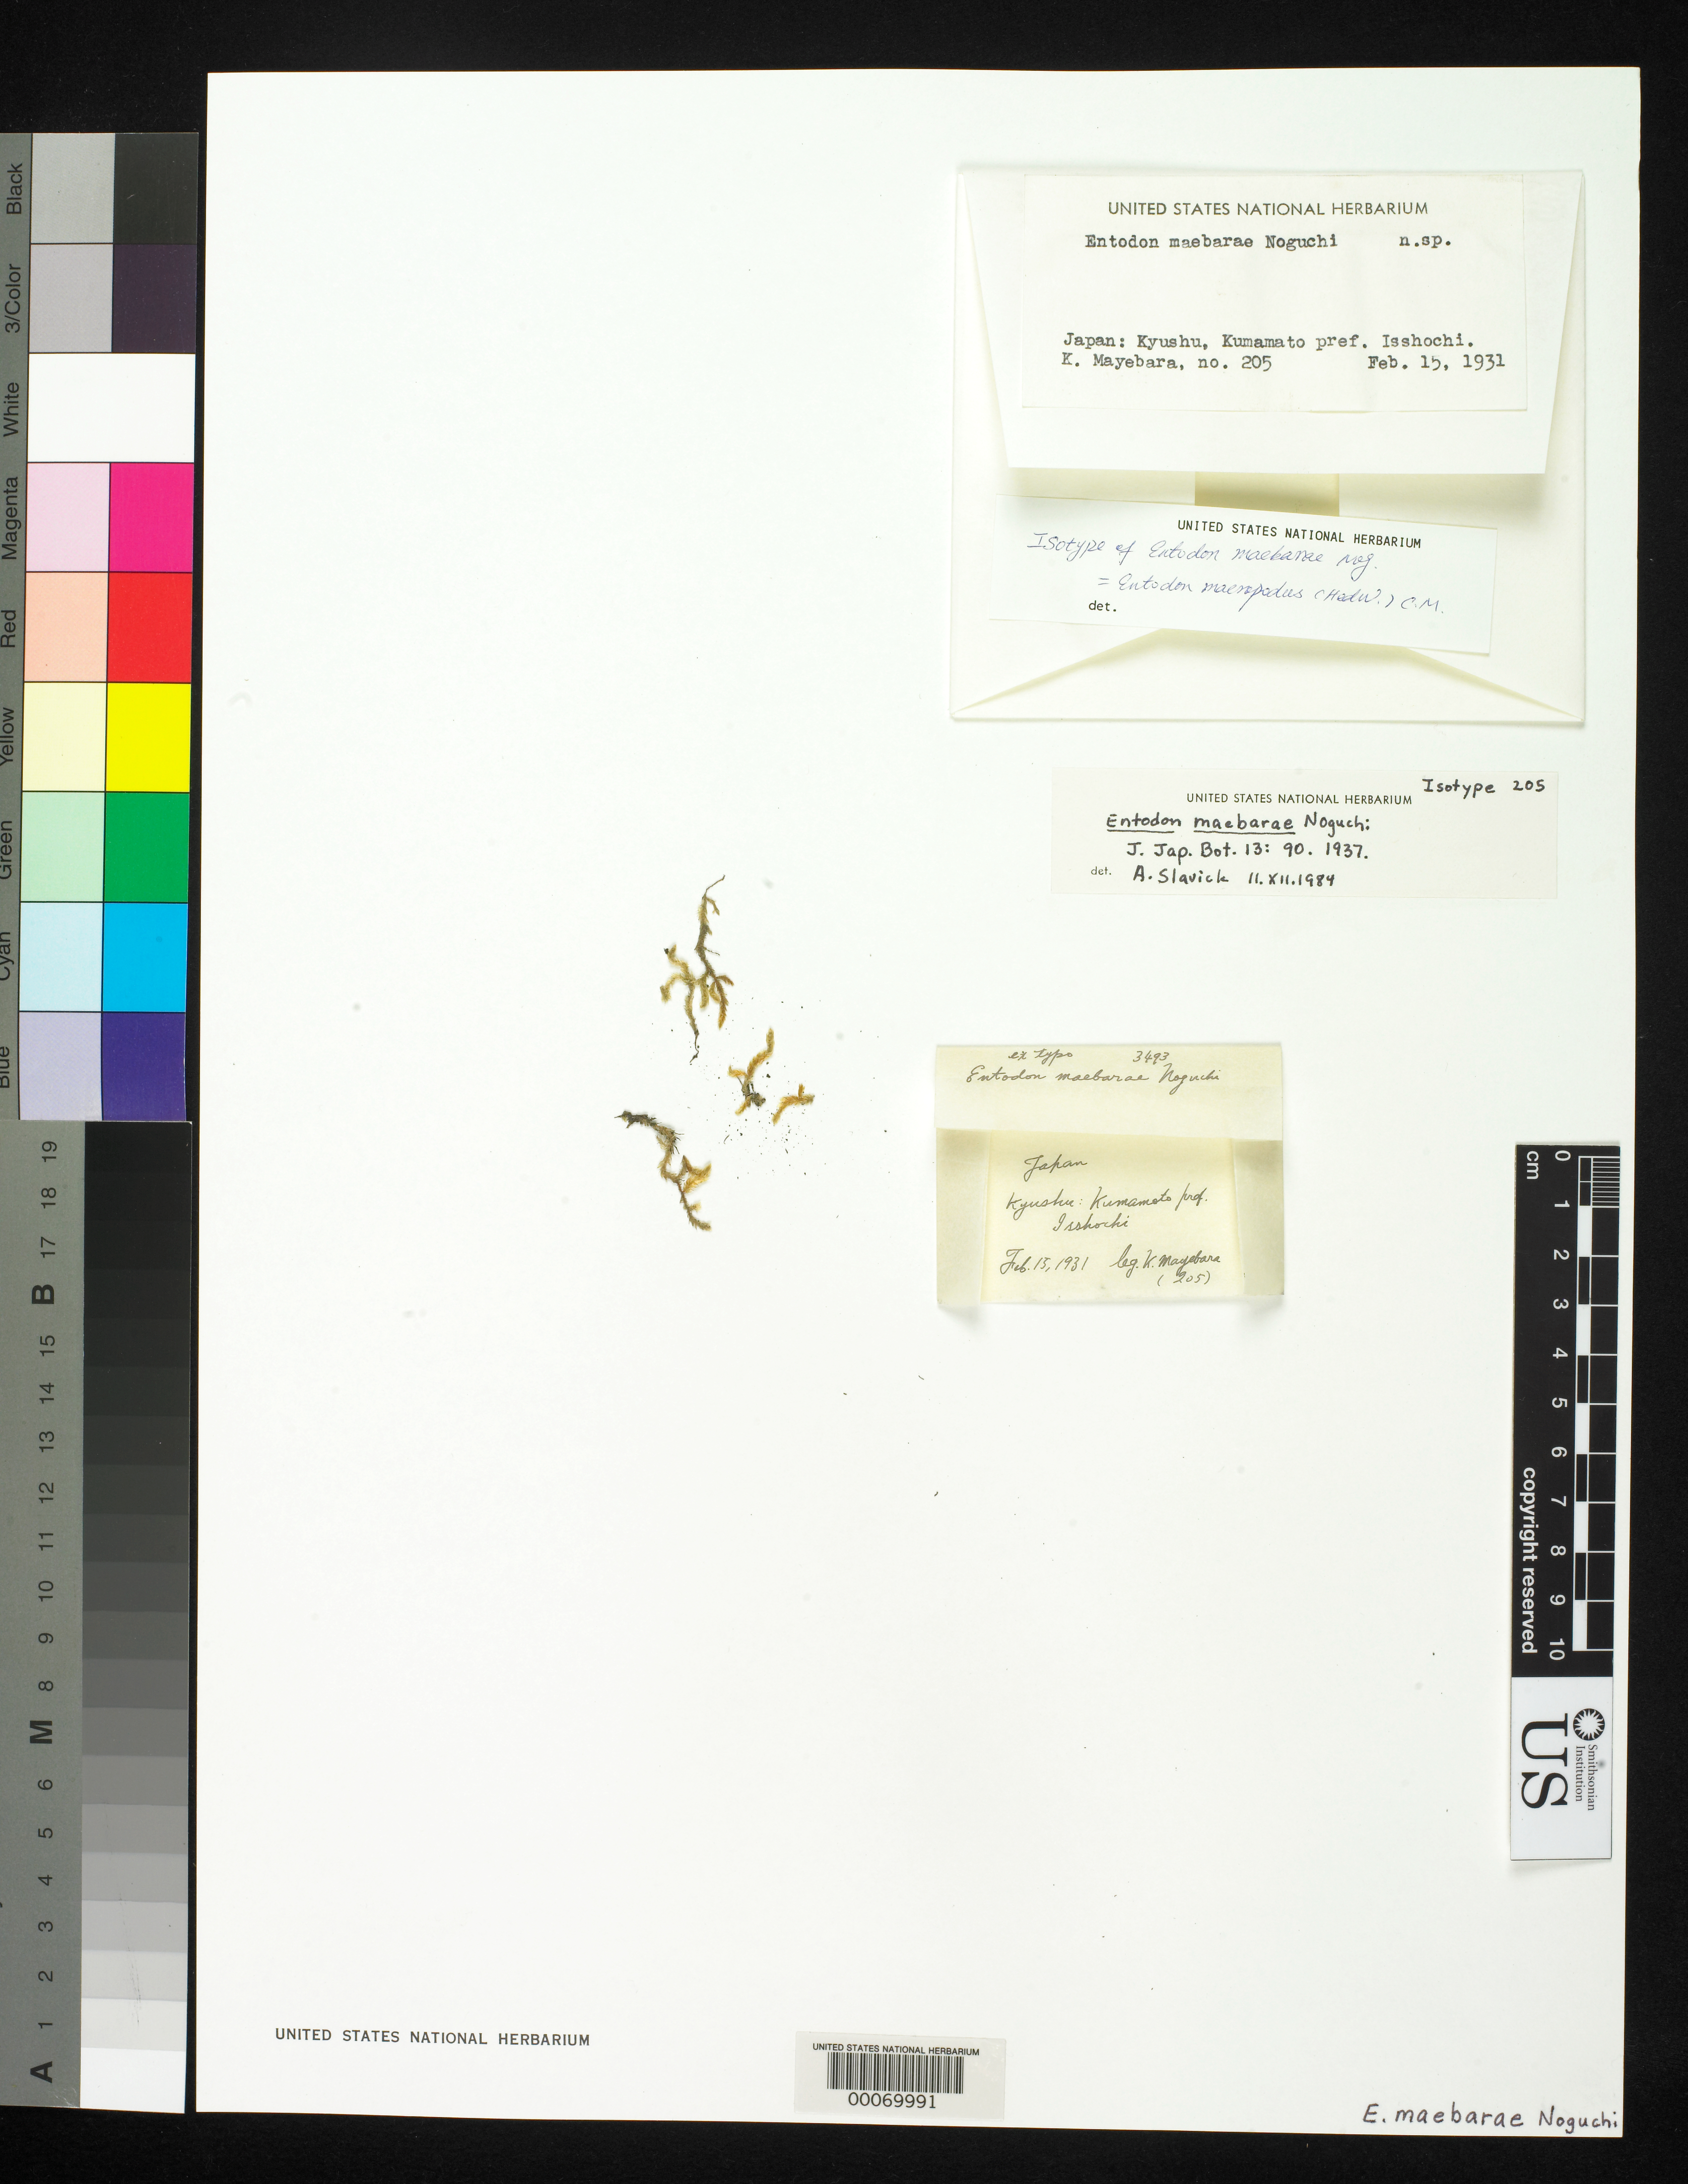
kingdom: Plantae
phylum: Bryophyta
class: Bryopsida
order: Hypnales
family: Entodontaceae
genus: Entodon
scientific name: Entodon maebarae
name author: Nog.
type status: Isotype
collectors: K. Mayebara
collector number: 205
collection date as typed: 15 Feb 1931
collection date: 1931-02-15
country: Japan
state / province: Kumamoto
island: Kyushu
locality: Isshochi.